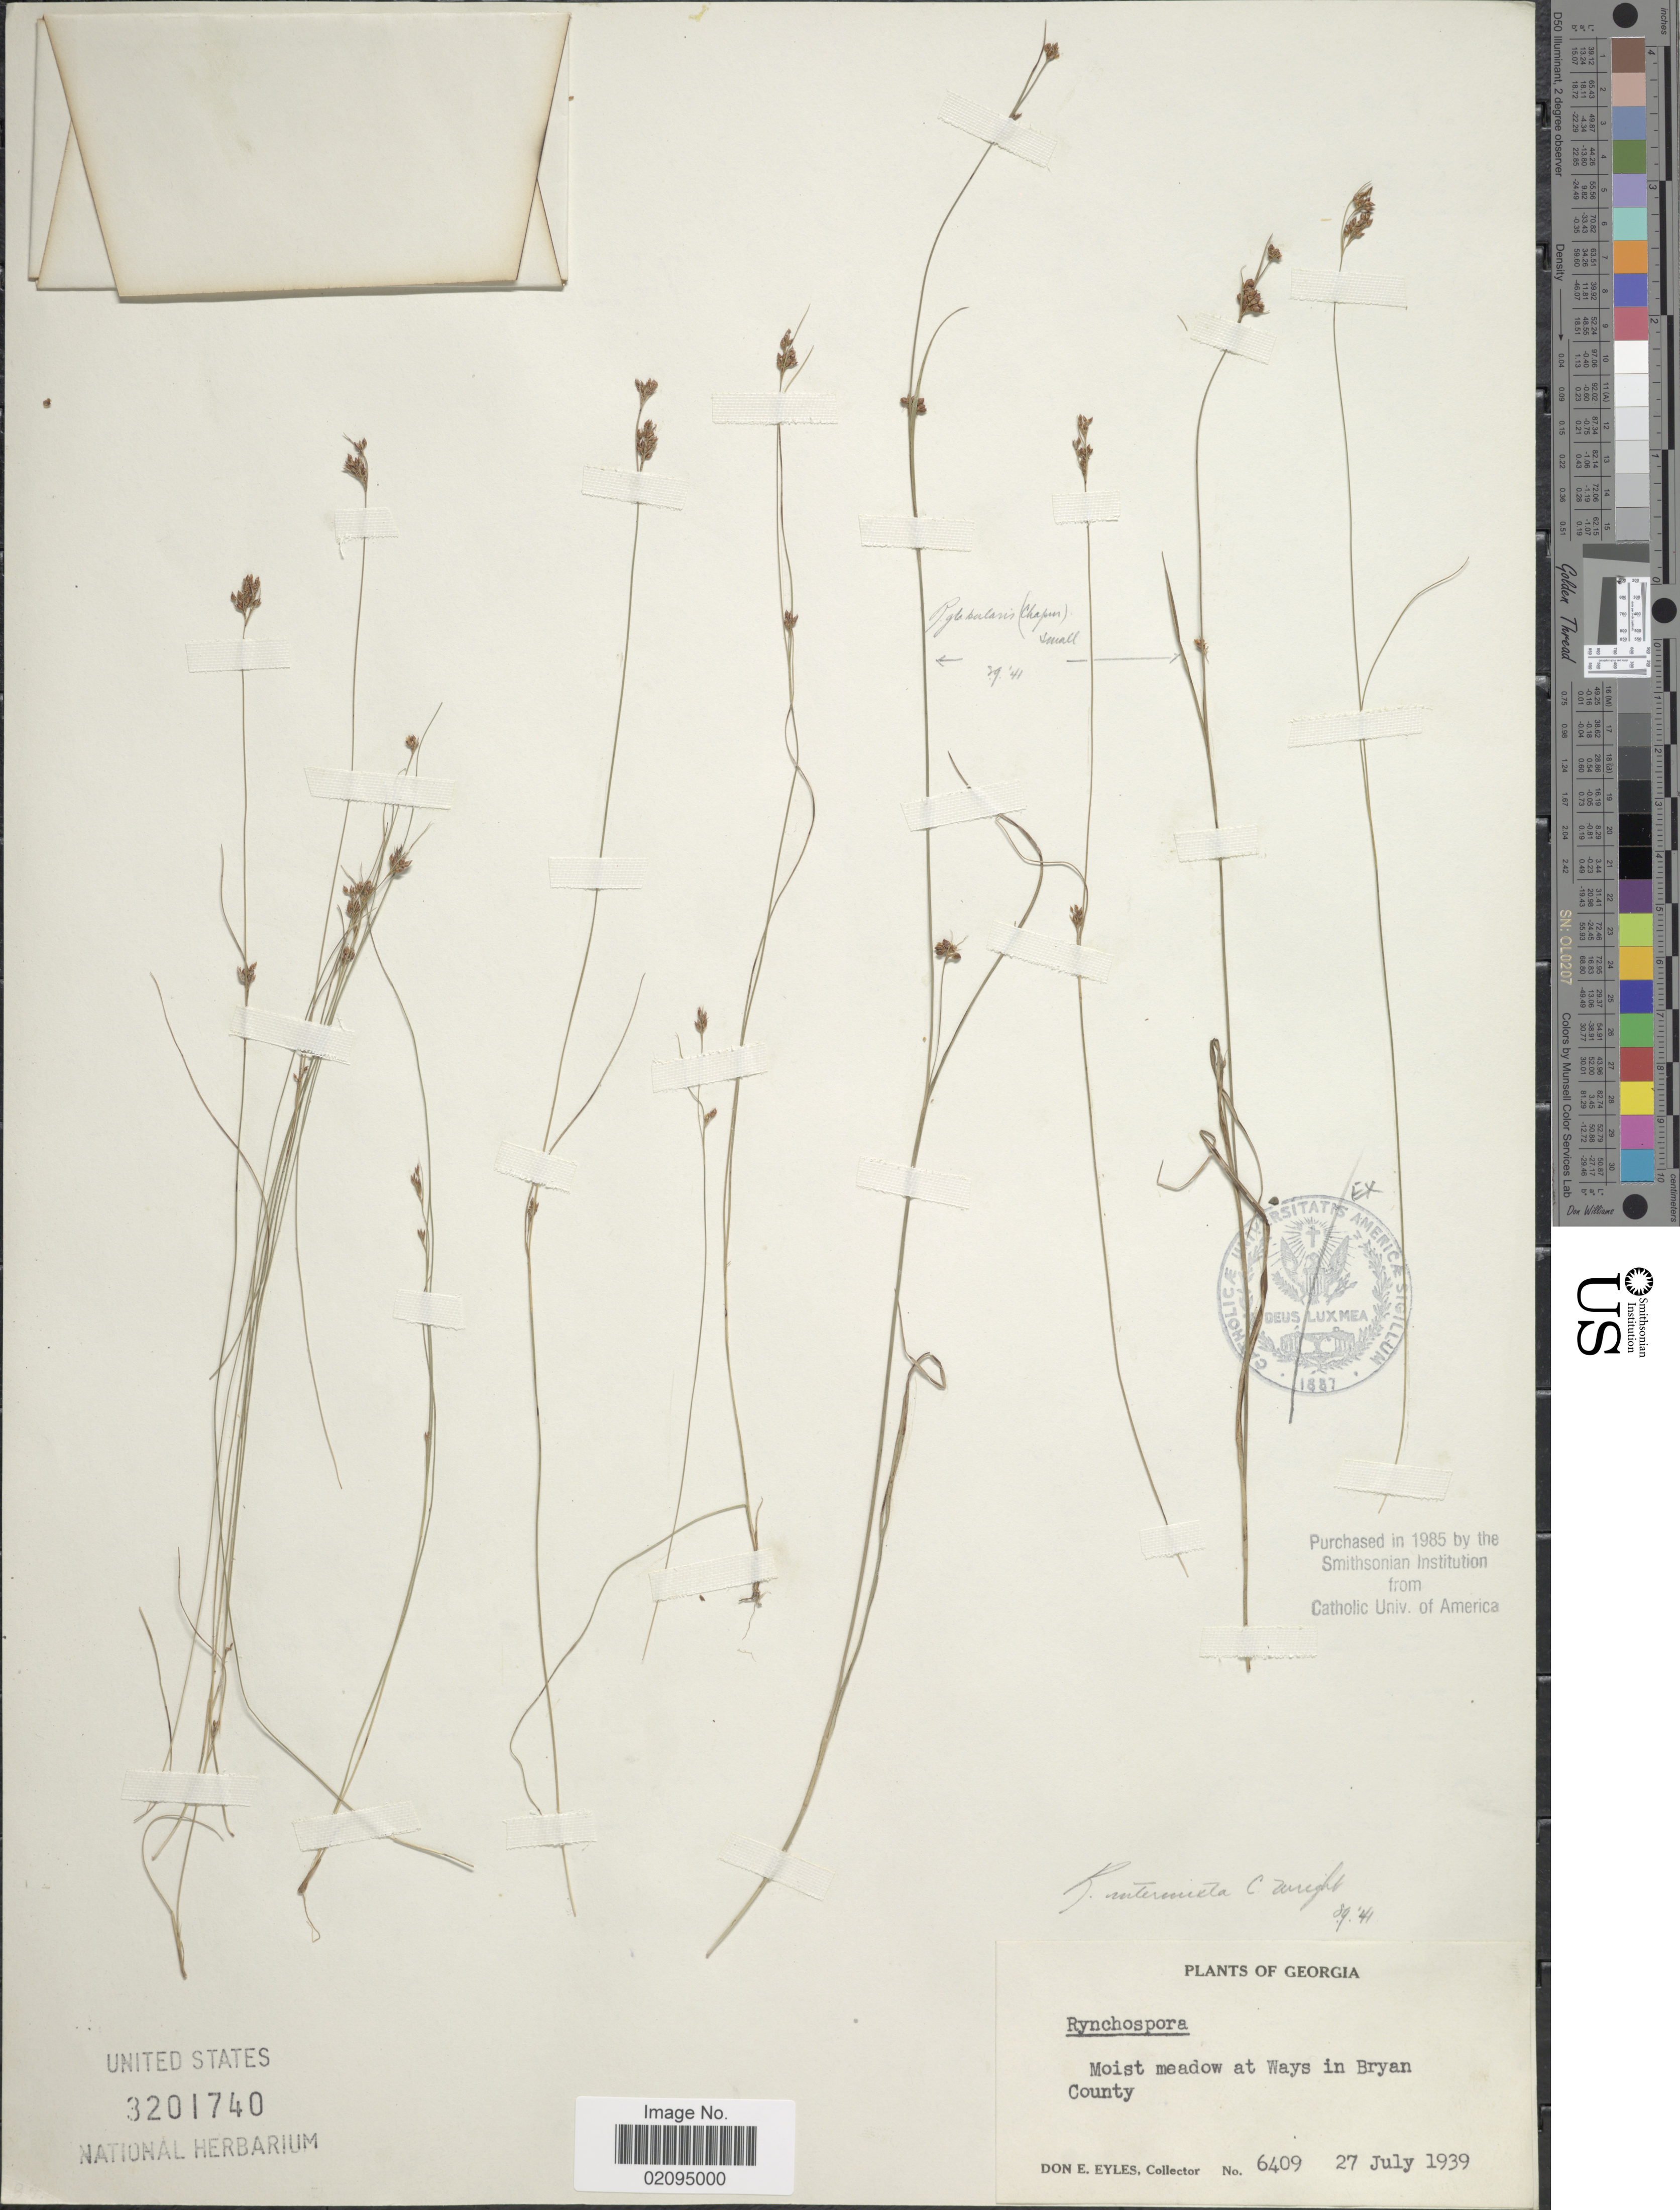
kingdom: Plantae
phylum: Tracheophyta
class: Liliopsida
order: Poales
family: Cyperaceae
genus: Rhynchospora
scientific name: Rhynchospora intermixta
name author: C. Wright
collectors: D. Eyles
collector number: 6409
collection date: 1939-07-27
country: United States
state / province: Georgia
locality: Meadow at Ways in Bryan County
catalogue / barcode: US 3201740